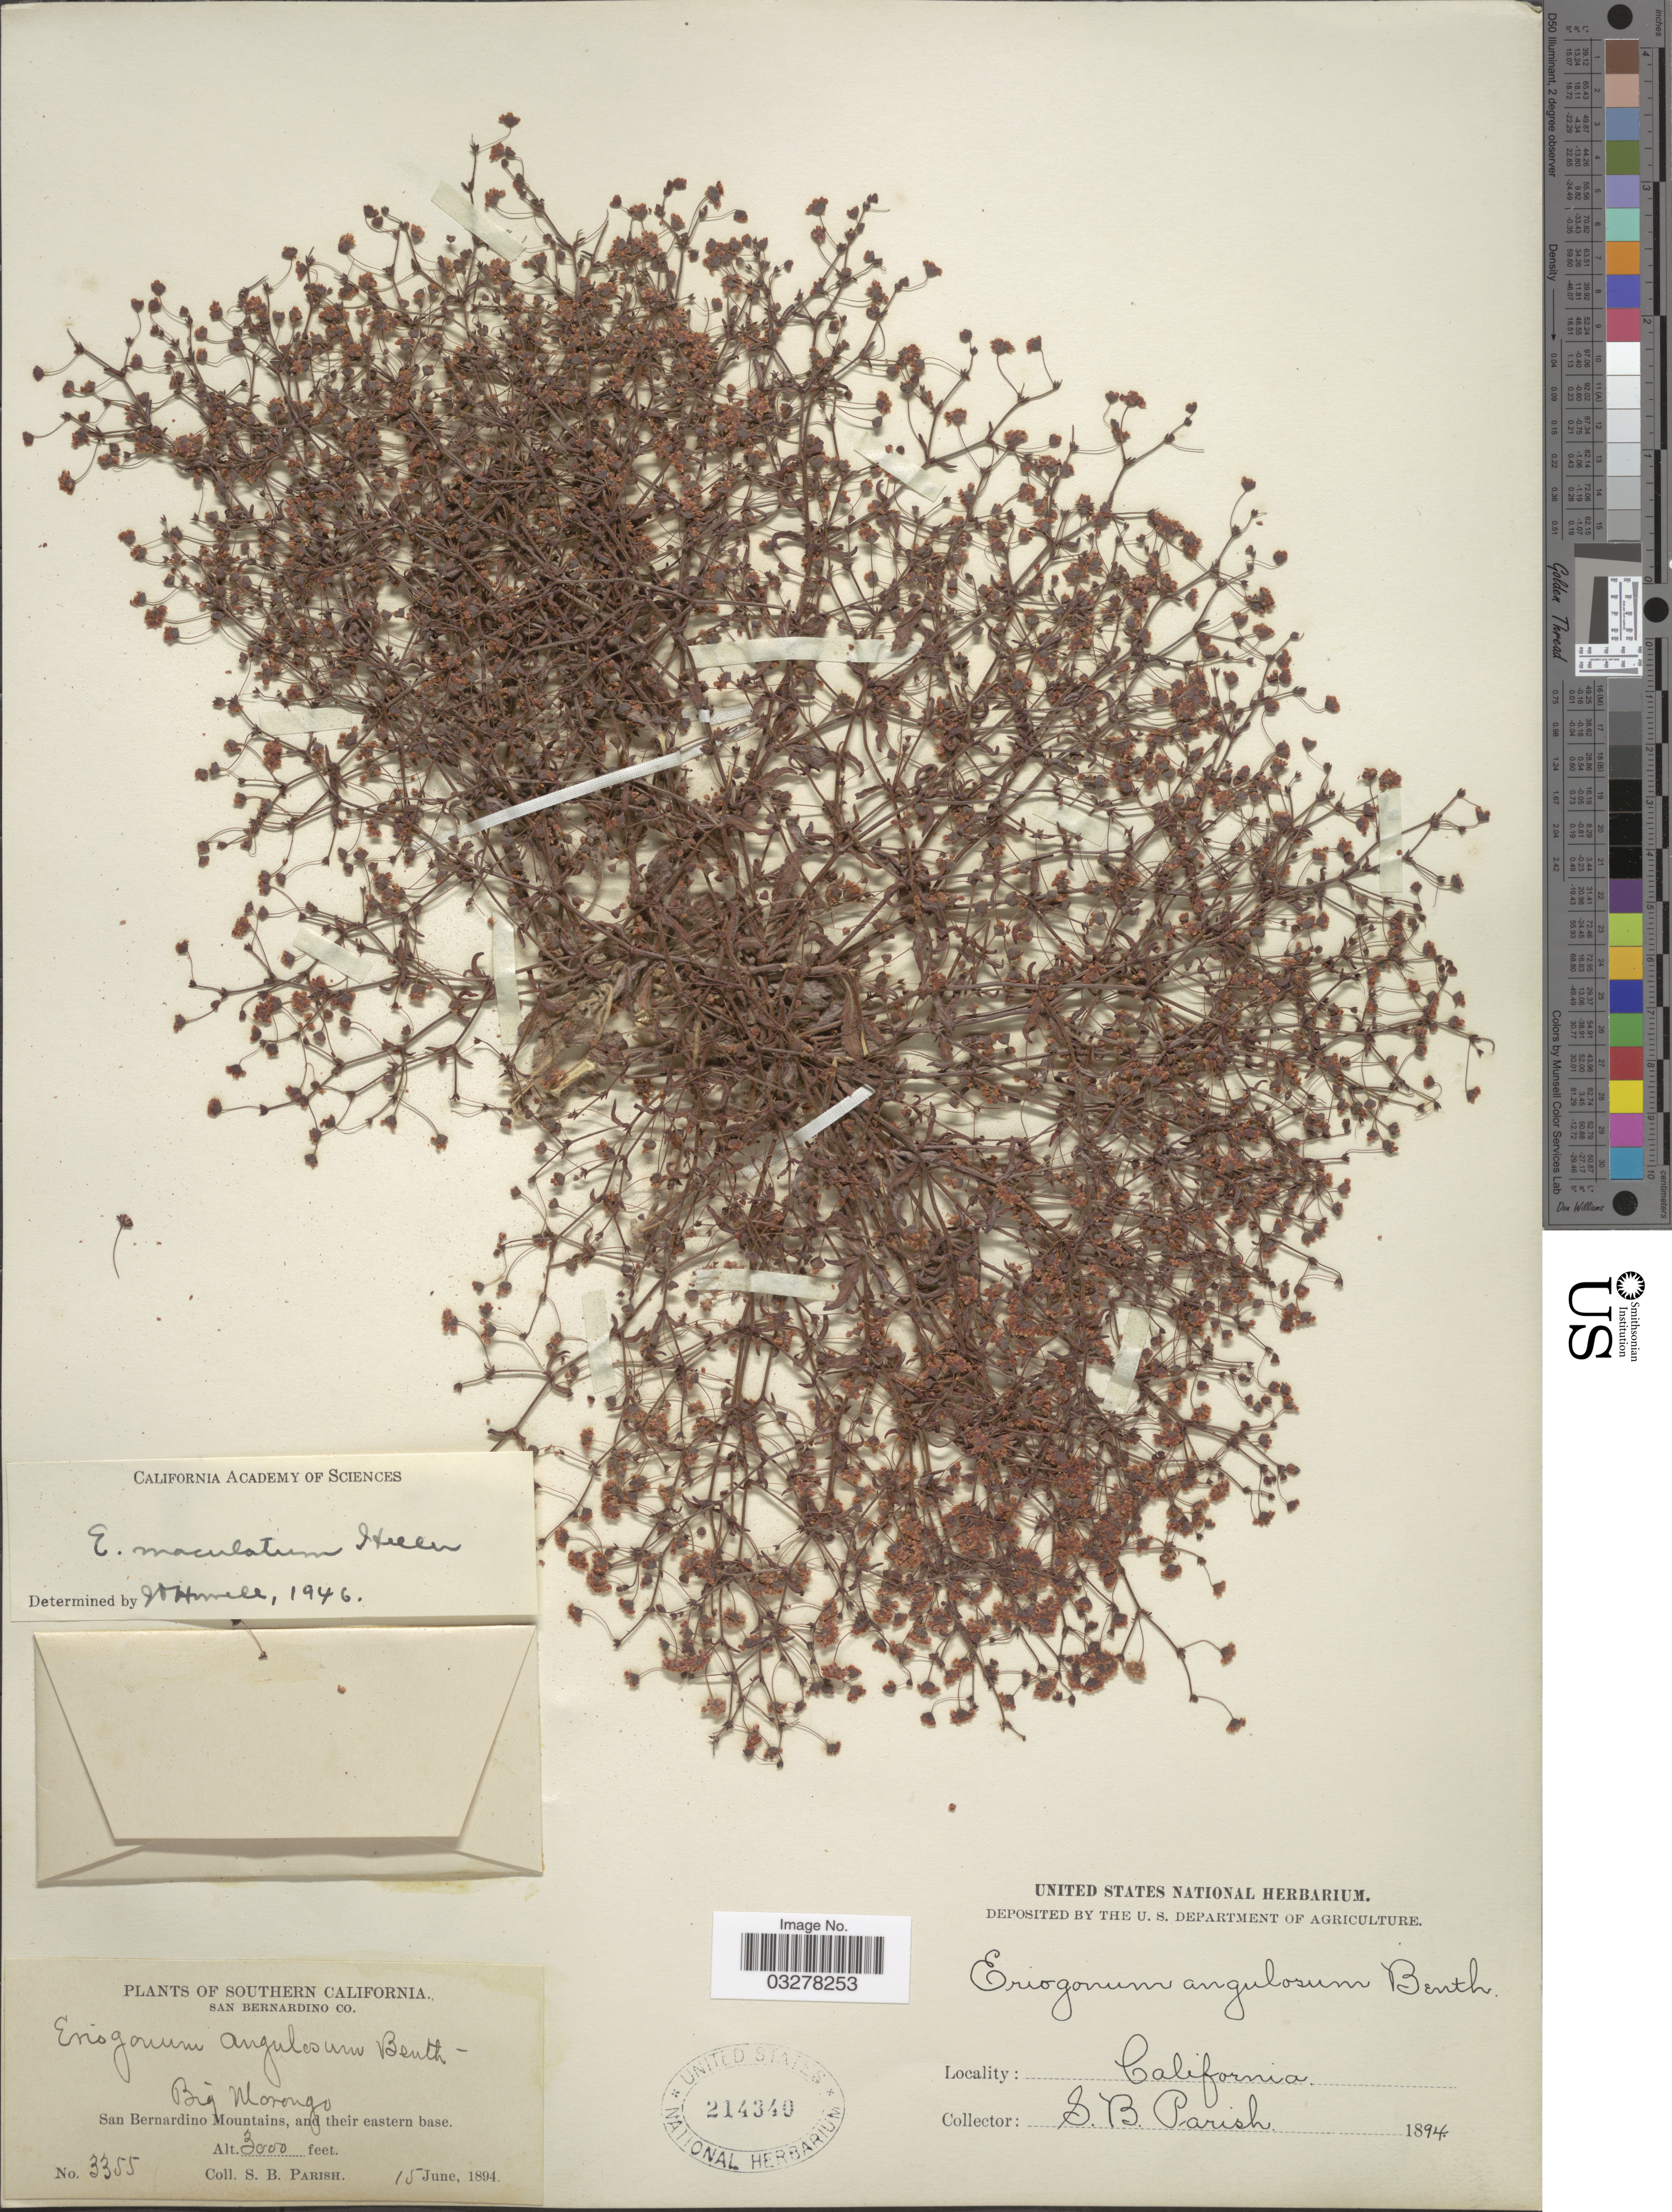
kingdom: Plantae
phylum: Tracheophyta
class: Magnoliopsida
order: Caryophyllales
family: Polygonaceae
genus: Eriogonum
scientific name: Eriogonum maculatum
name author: A. Heller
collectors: S. B. Parish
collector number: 3355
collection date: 1894-06-15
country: United States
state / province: California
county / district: San Bernardino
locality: Southern California. San Bernardino Co. Big Morongo. San Bernardino Mountains, and their eastern base.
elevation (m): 914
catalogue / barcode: US 214340